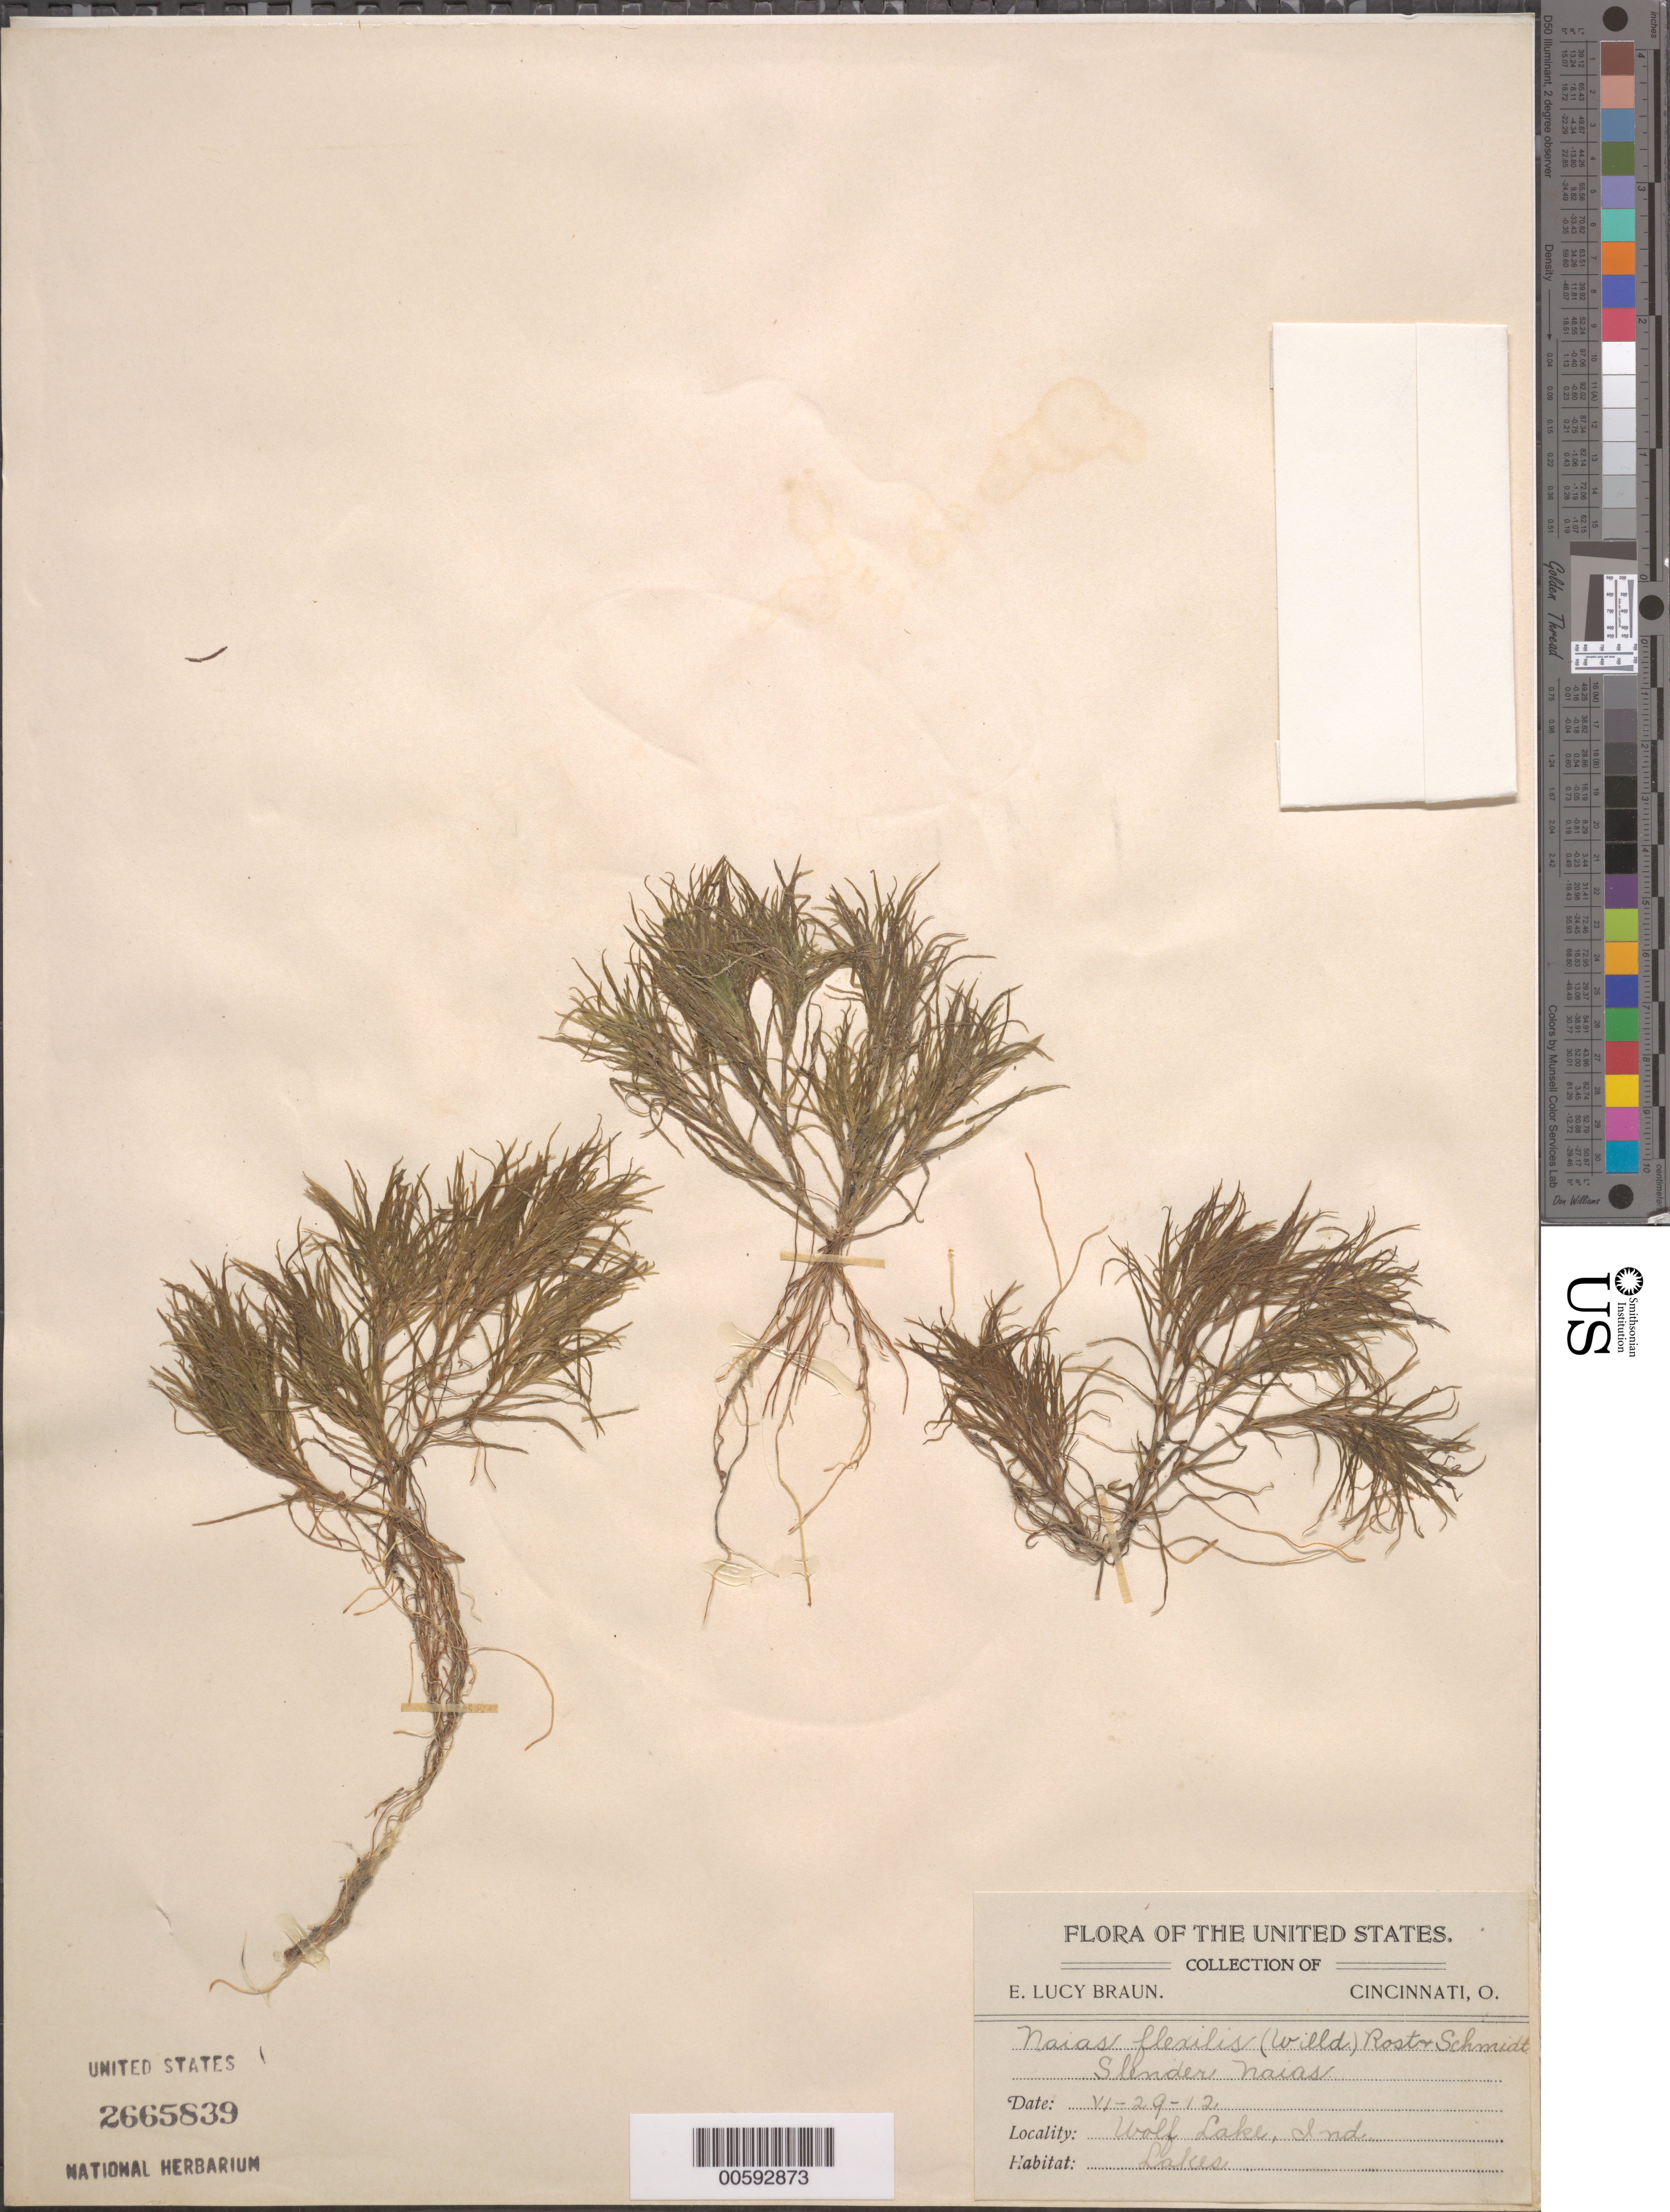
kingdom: Plantae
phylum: Tracheophyta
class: Liliopsida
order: Alismatales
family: Hydrocharitaceae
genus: Najas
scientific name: Najas flexilis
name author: (Willd.) Rostk. & Schmidt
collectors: E. L. Braun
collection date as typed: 29 Jun 1912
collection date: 1912-06-29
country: United States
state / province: Indiana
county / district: Lake ?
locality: Wolf Lake. [County originally recorded (incorrectly) as Wolf Lake.]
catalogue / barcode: US 2665839